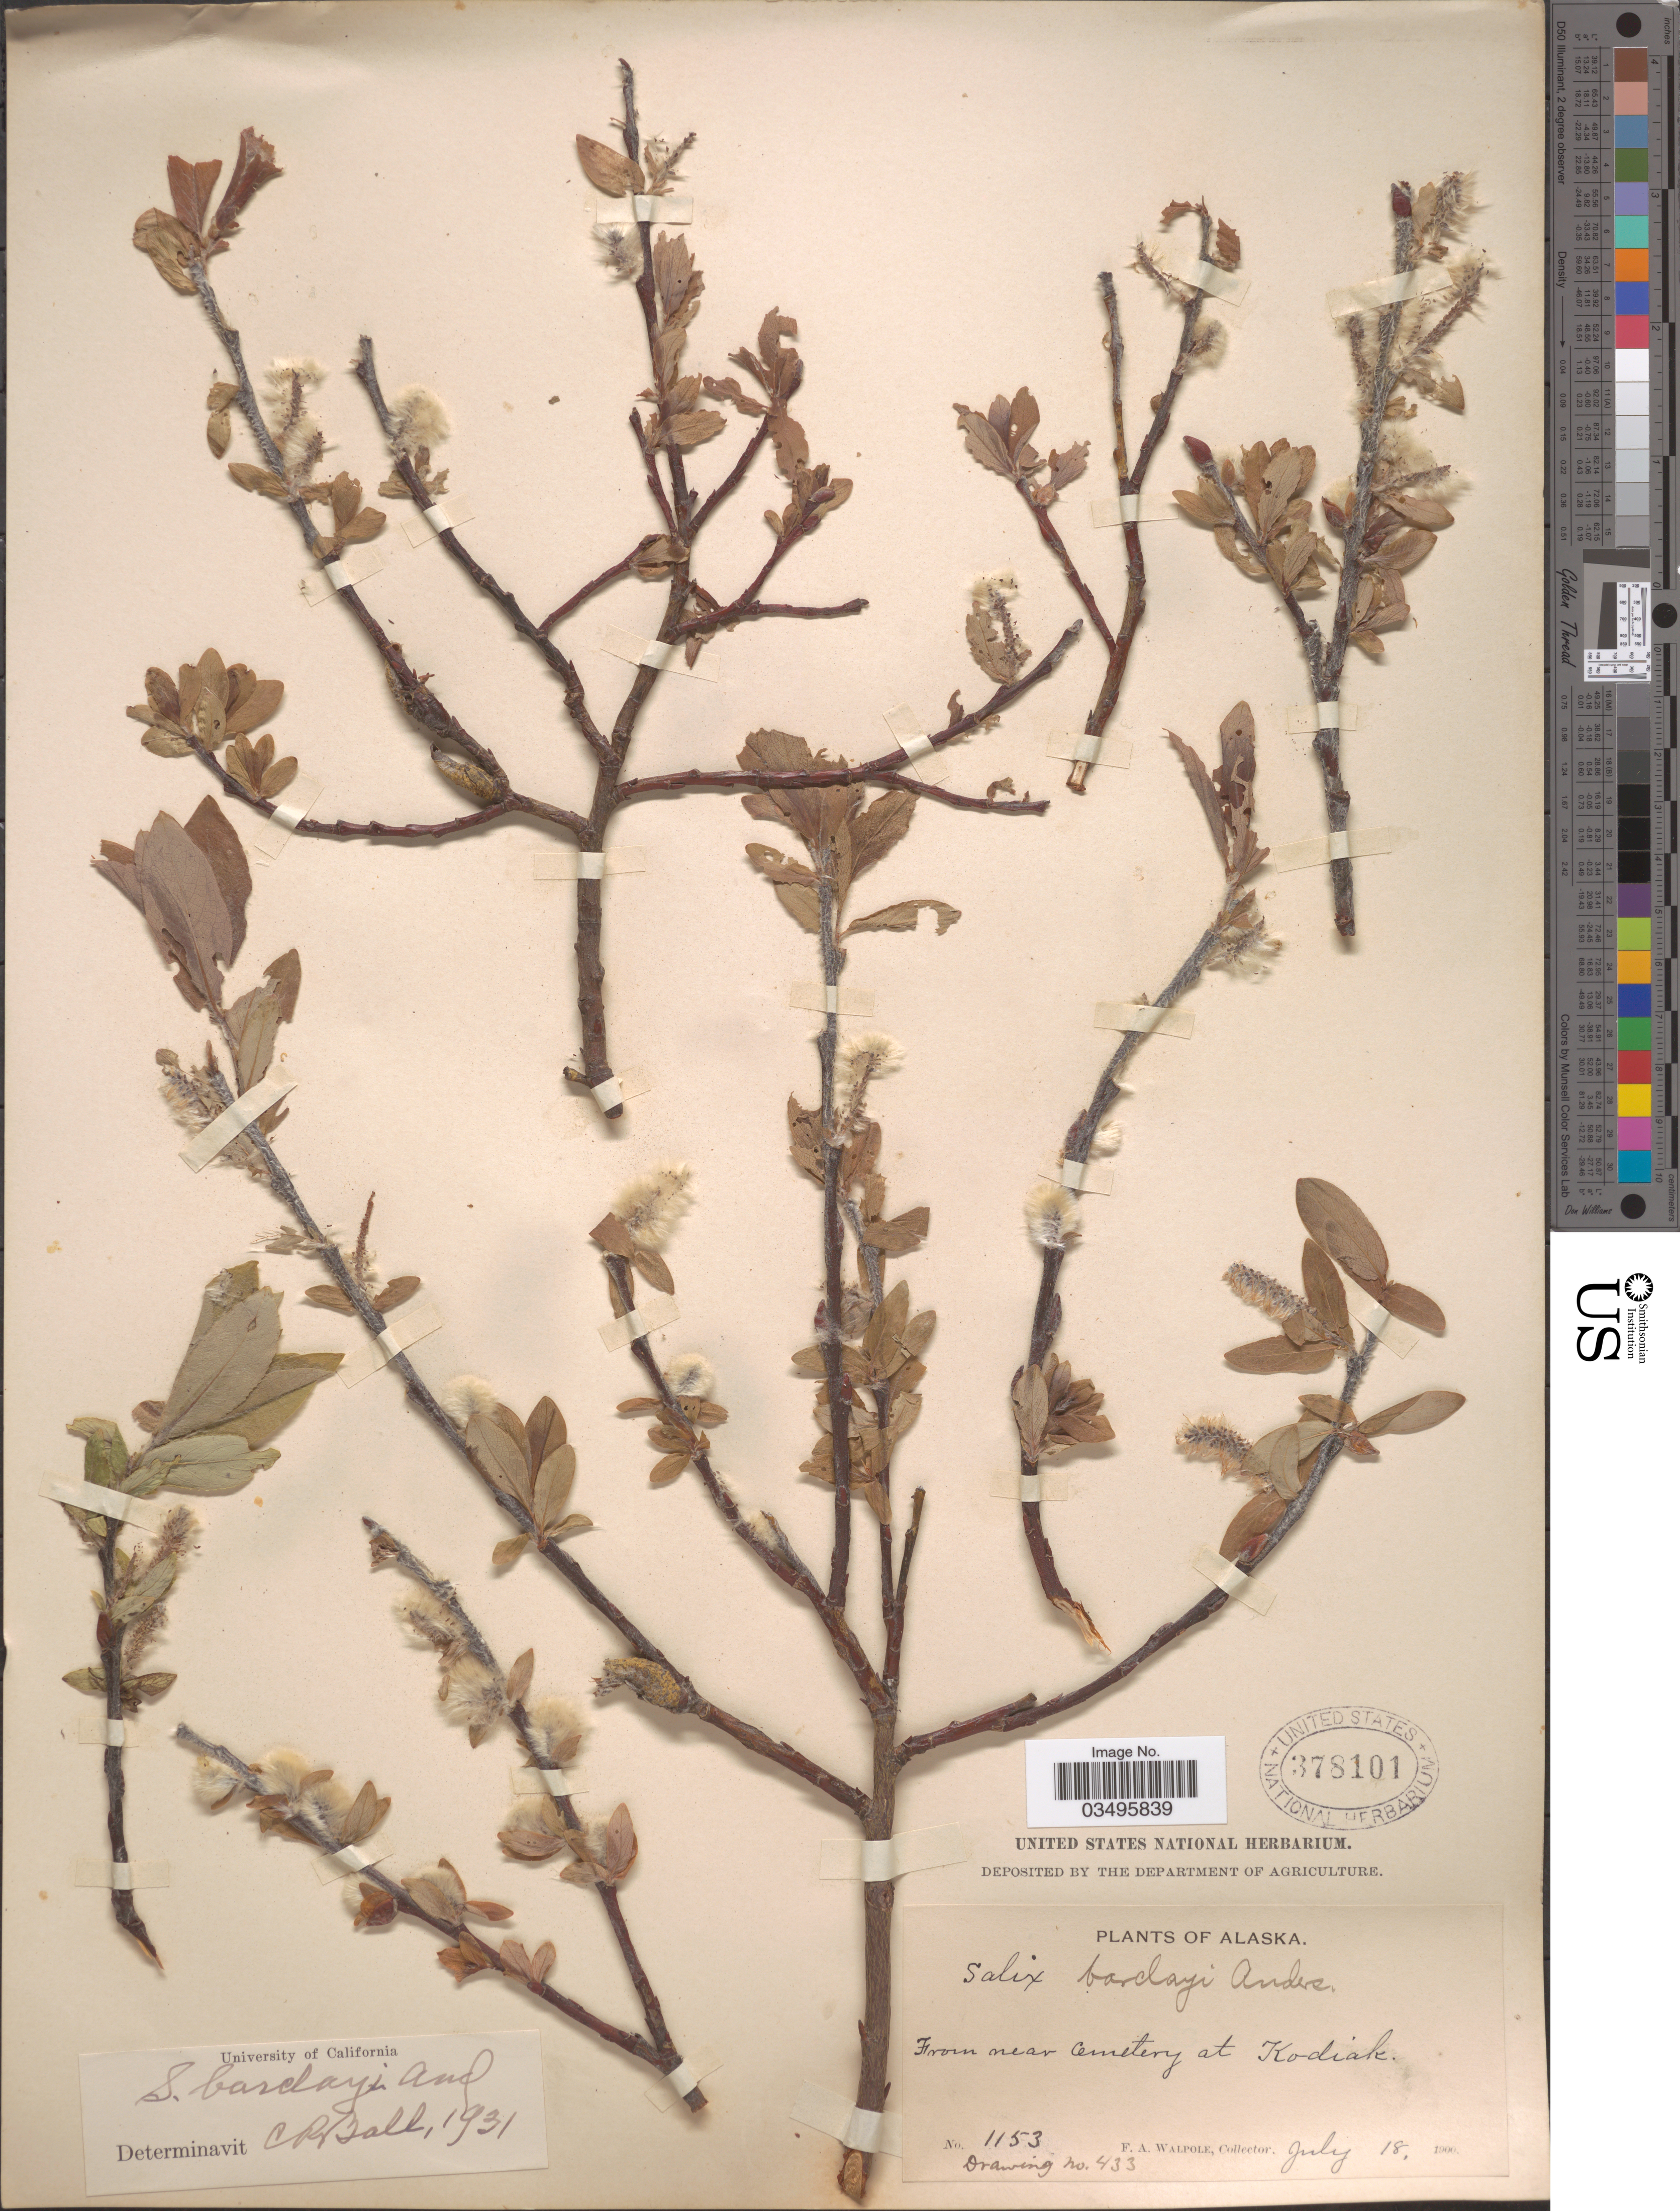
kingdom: Plantae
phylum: Tracheophyta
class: Magnoliopsida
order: Malpighiales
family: Salicaceae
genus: Salix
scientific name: Salix barclayi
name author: Andersson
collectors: F. Walpole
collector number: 1153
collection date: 1900-07-18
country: United States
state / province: Alaska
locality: From near Cemetery at Kodiak.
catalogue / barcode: US 378101